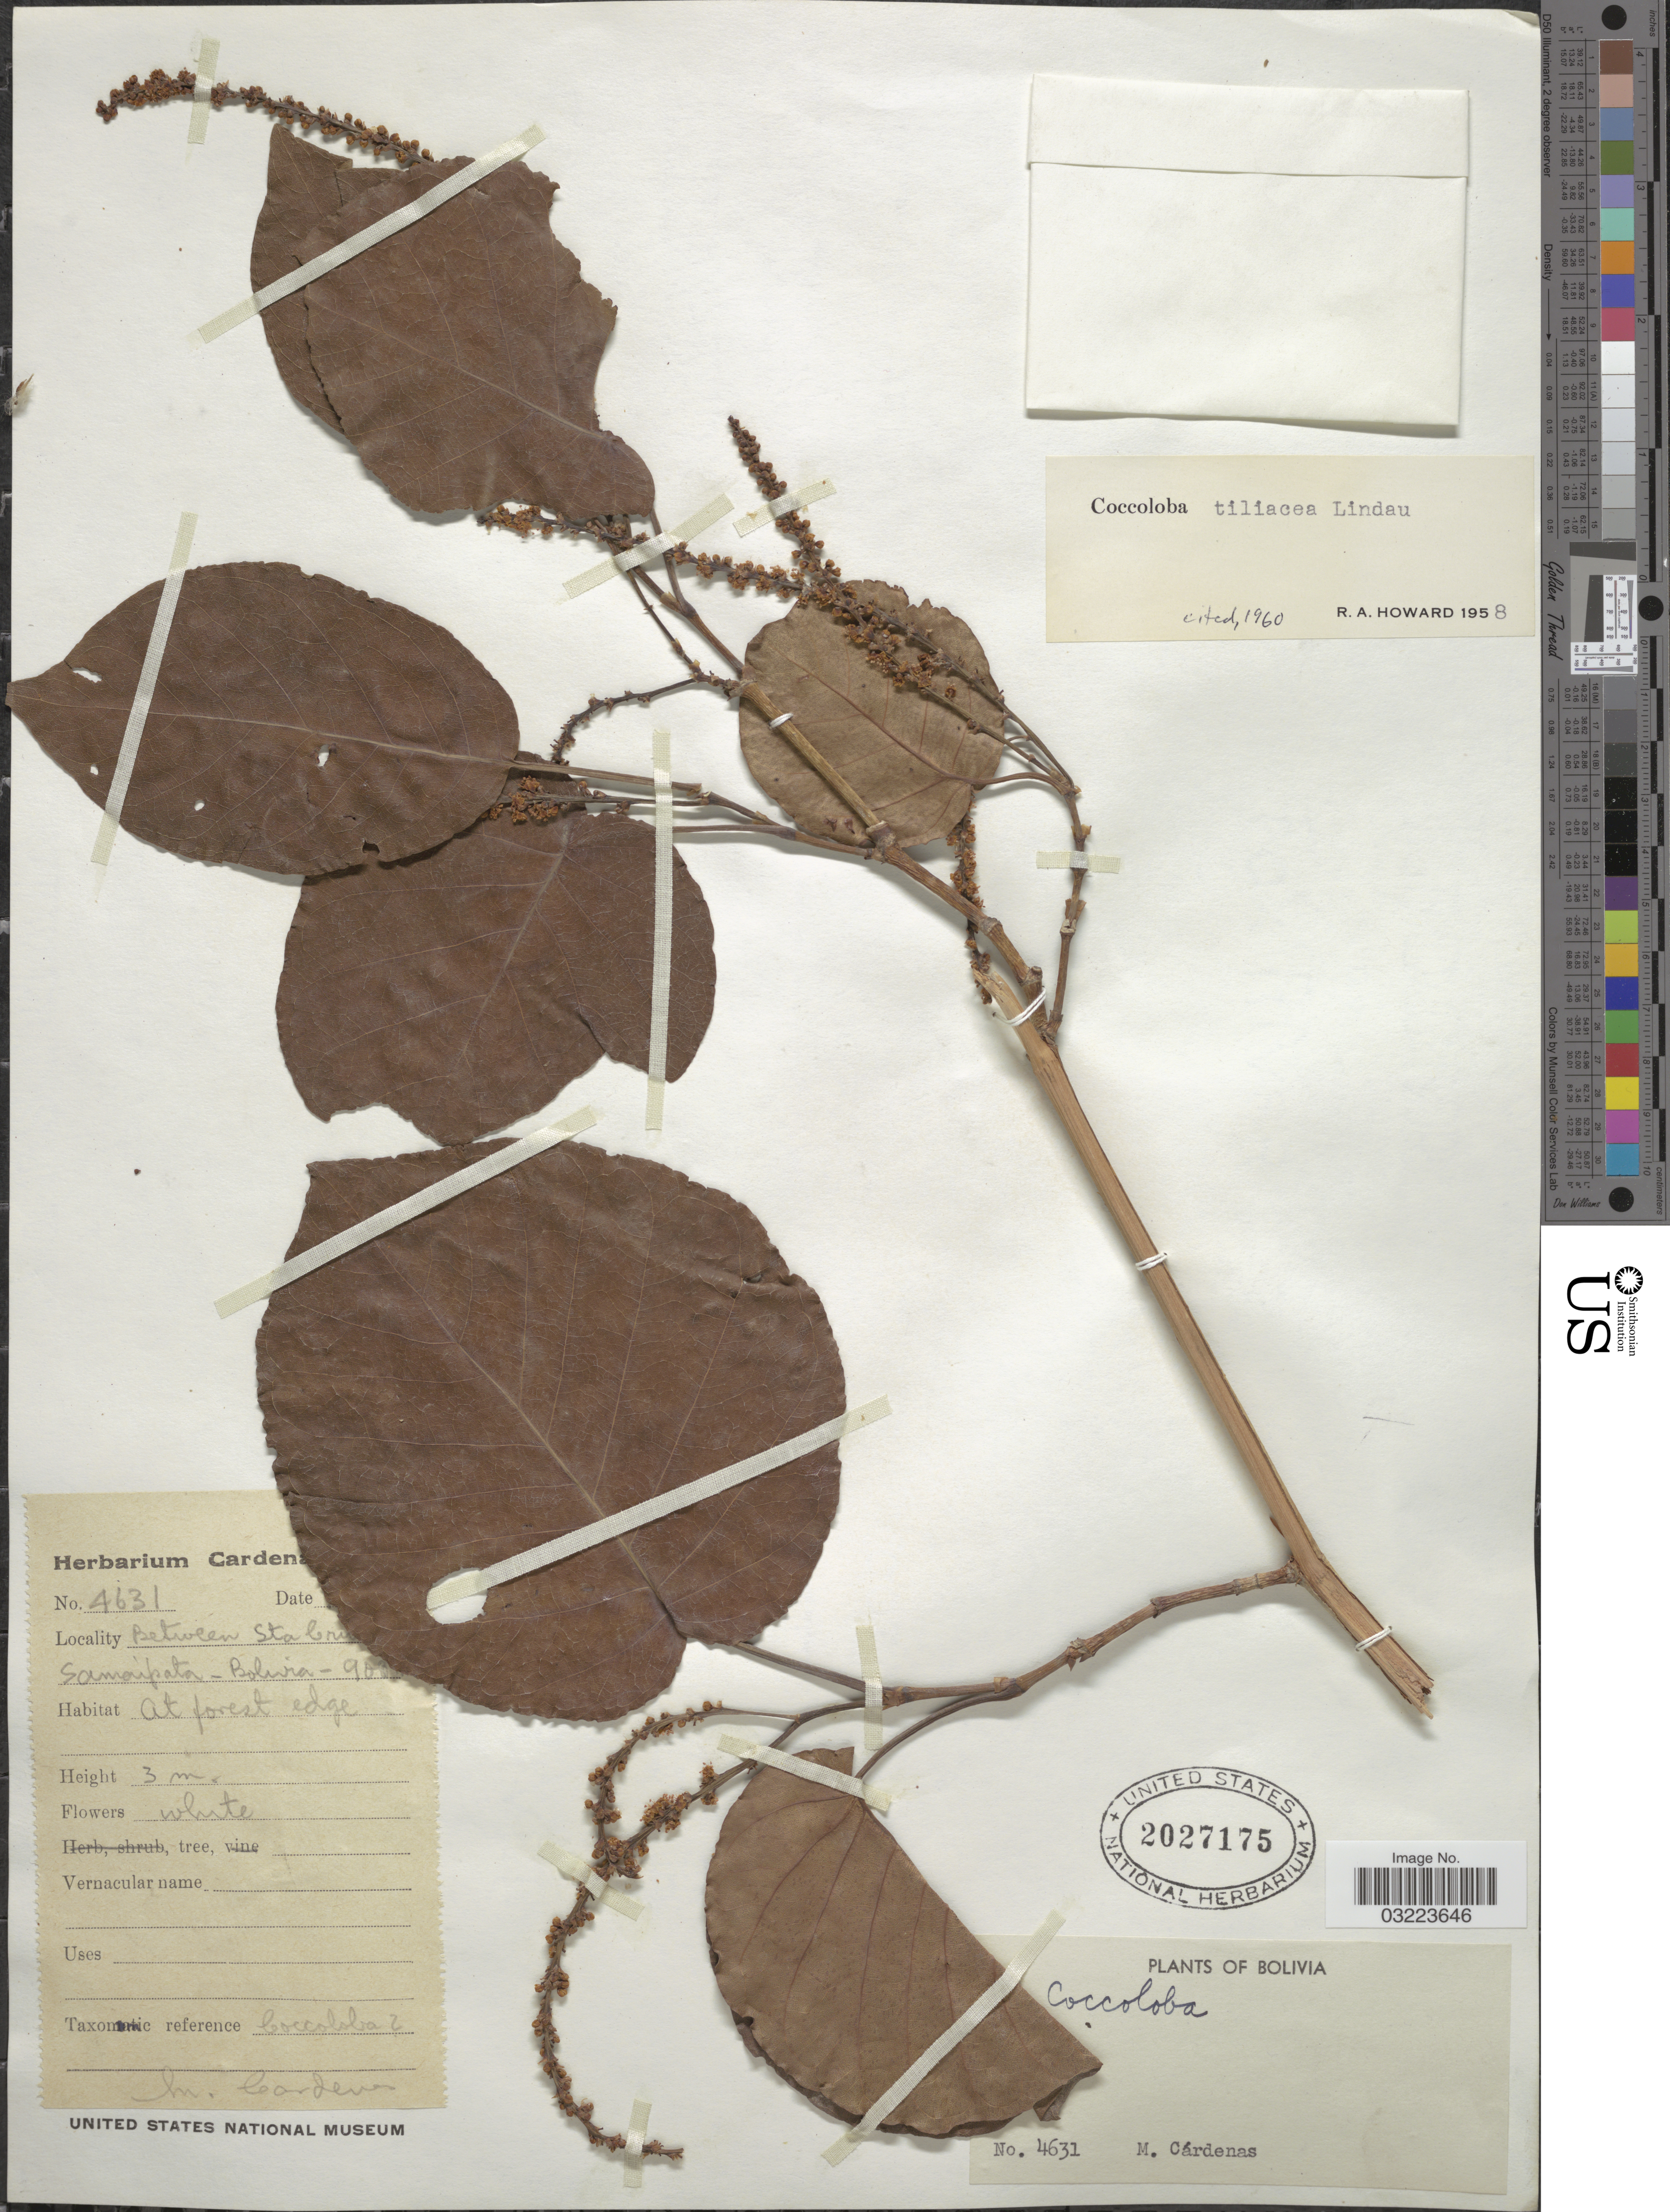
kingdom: Plantae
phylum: Tracheophyta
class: Magnoliopsida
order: Caryophyllales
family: Polygonaceae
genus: Coccoloba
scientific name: Coccoloba tiliacea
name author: Lindau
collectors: M. Cárdenas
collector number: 4631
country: Bolivia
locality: Between Sta Cru [illegible text]. Samaipata. At forest edge.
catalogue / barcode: US 2027175